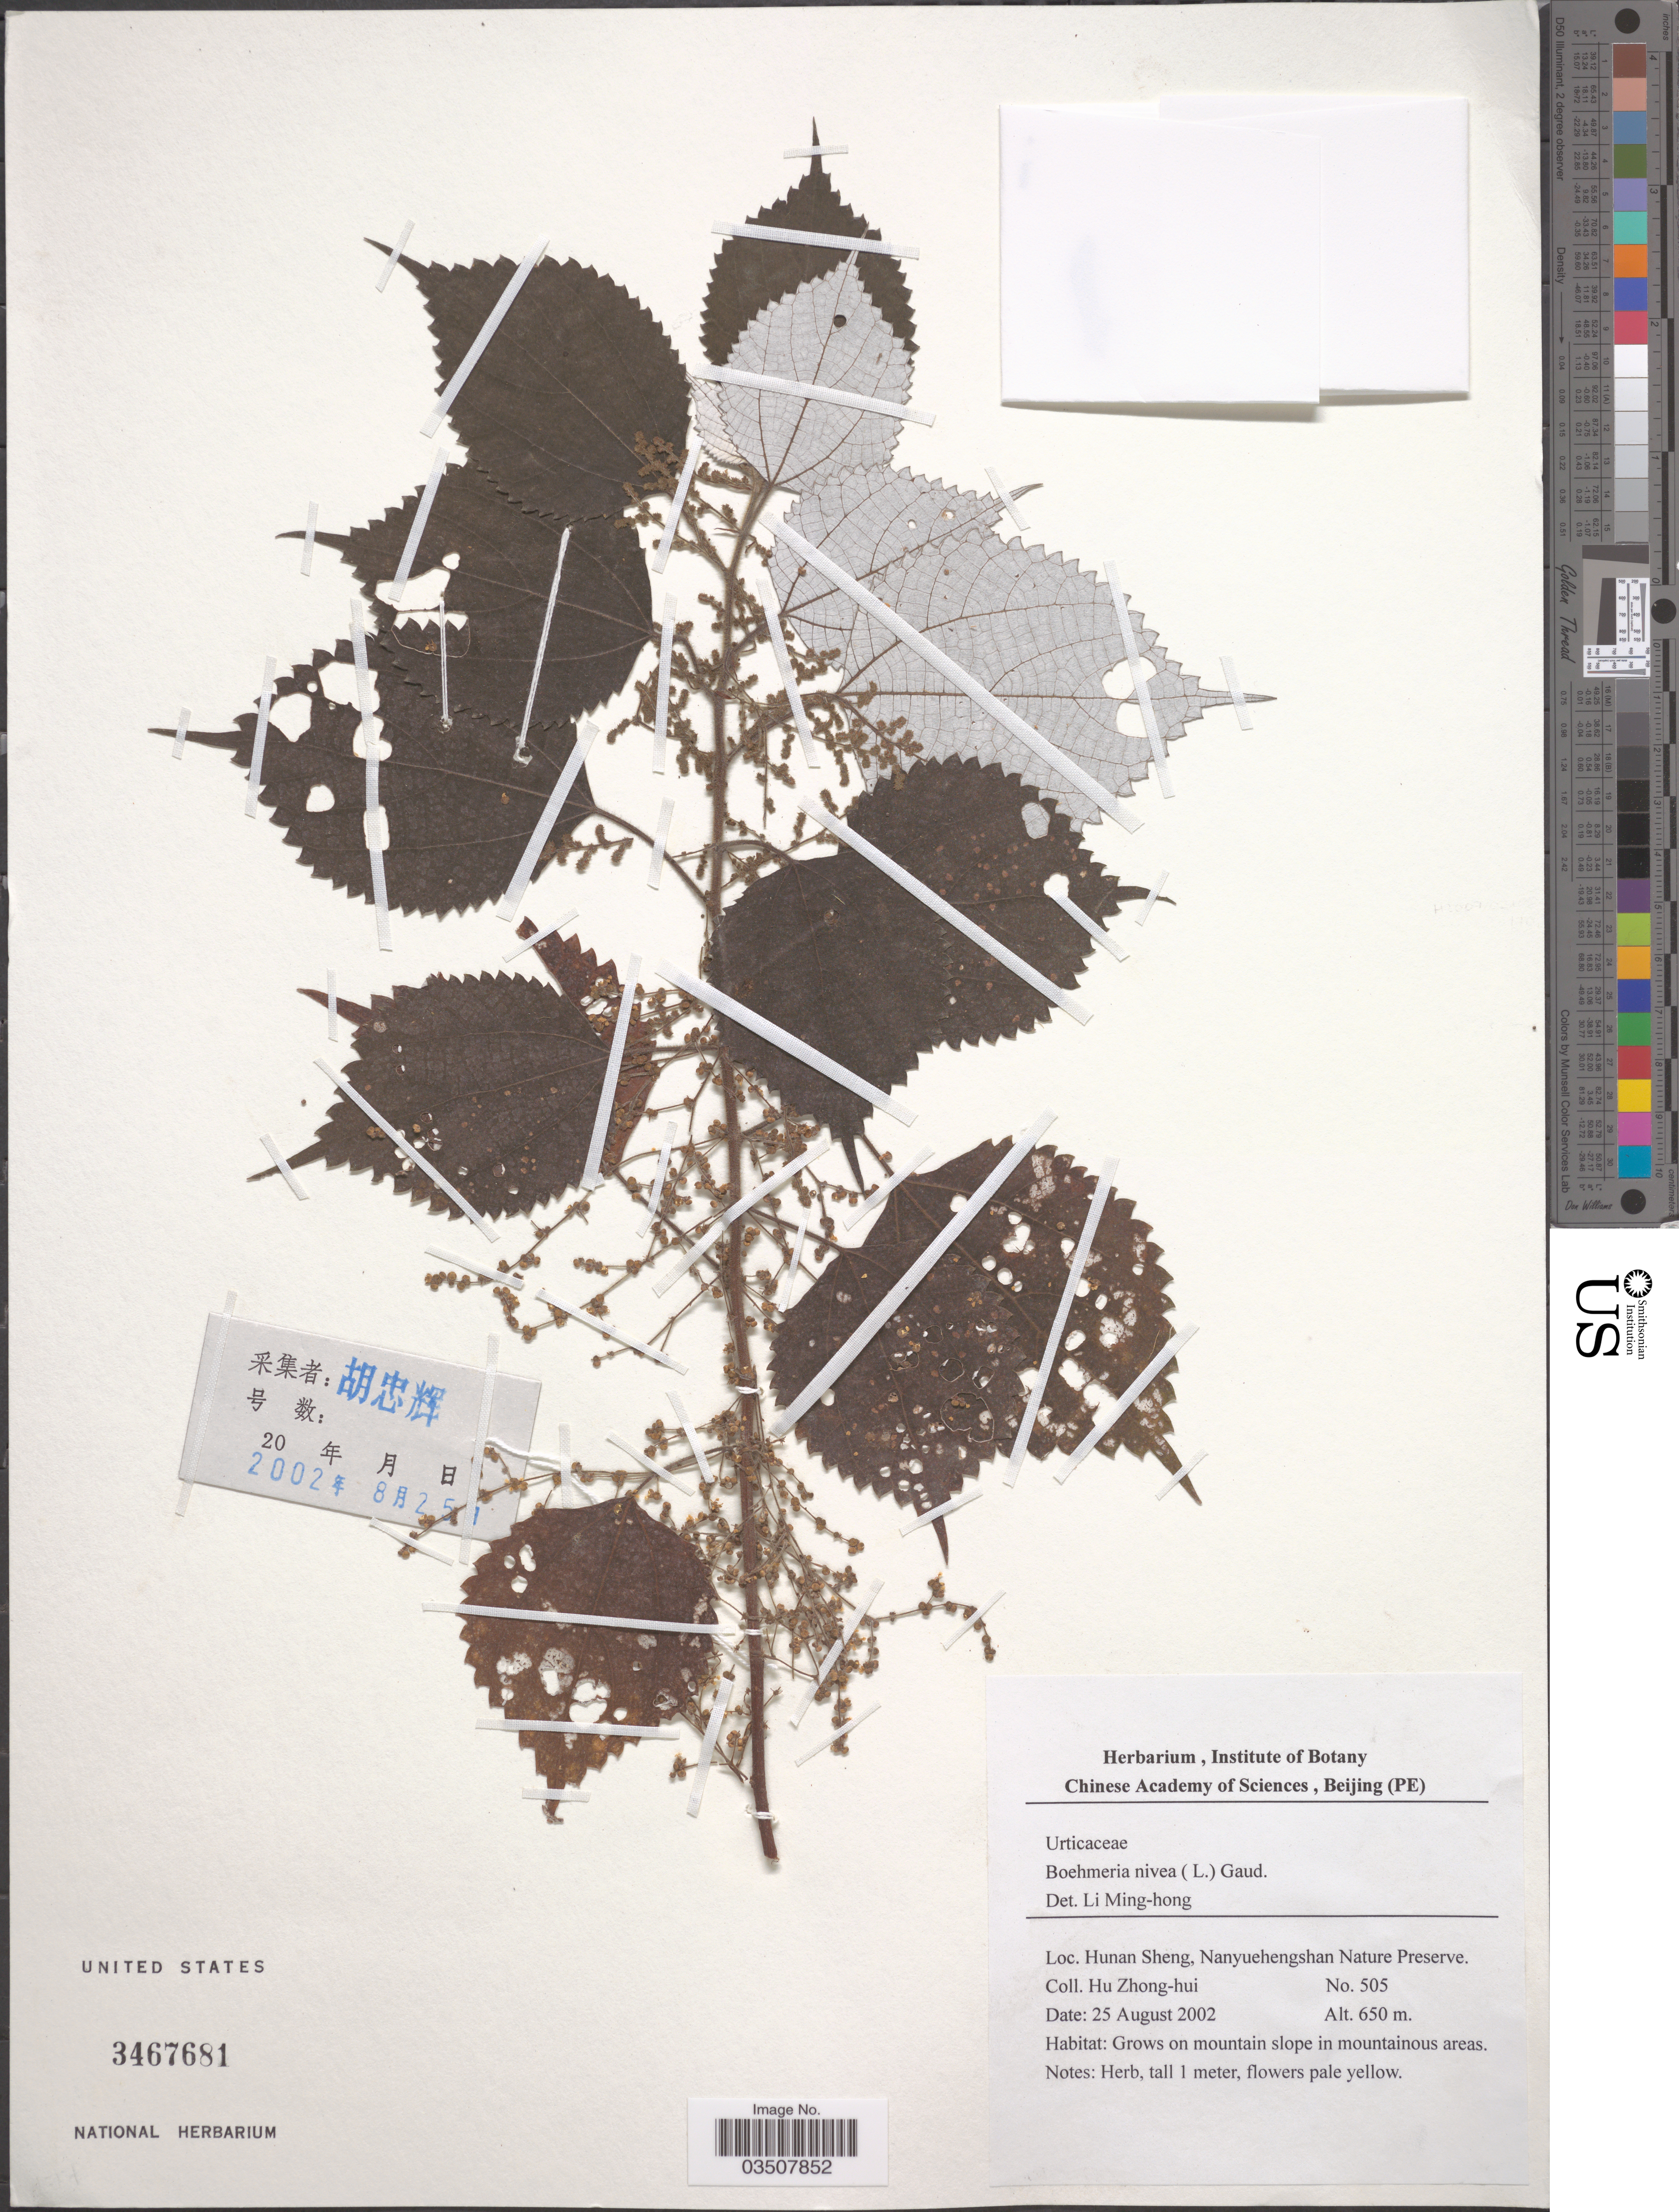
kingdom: Plantae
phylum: Tracheophyta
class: Magnoliopsida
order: Rosales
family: Urticaceae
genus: Boehmeria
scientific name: Boehmeria nivea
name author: (L.) Gaudich.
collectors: Z. H. Hu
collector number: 505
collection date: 2002-08-25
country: China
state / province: Hunan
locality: Hunan Sheng, Nanyuehengshan Nature Preserve.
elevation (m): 650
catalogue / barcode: US 3467681